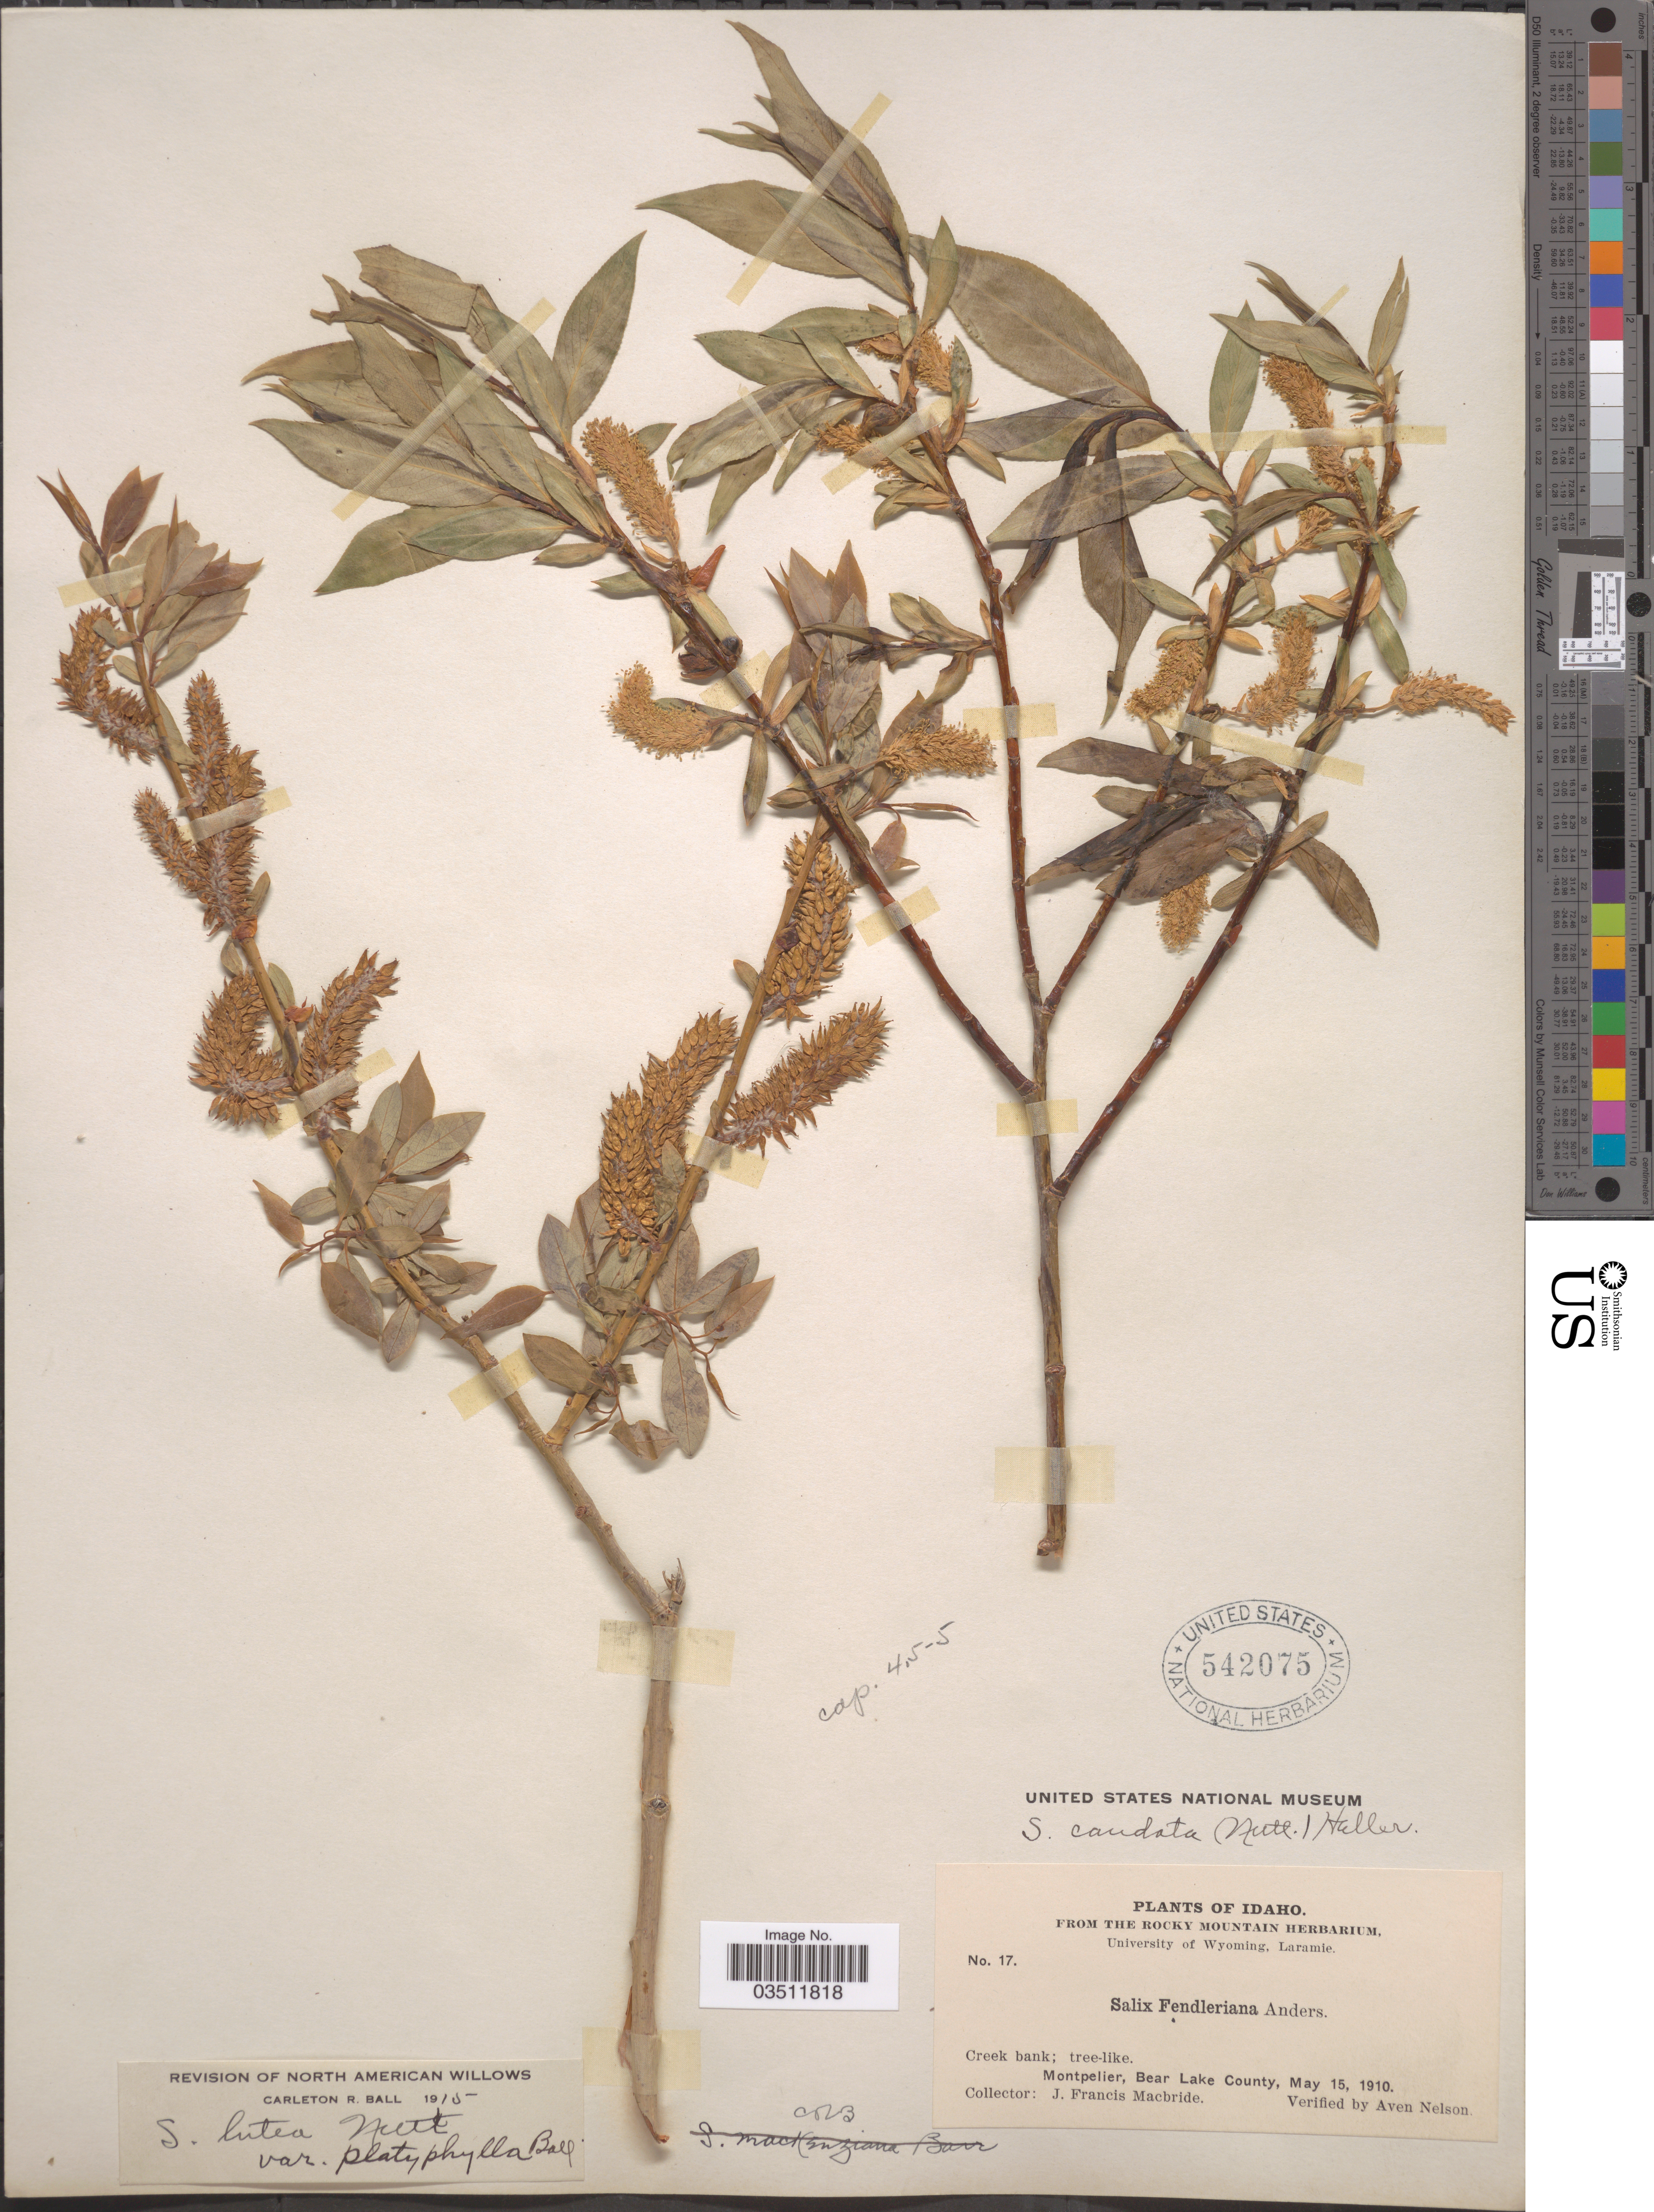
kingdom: Plantae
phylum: Tracheophyta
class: Magnoliopsida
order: Malpighiales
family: Salicaceae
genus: Salix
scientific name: Salix lutea var. platyphylla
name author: C.R. Ball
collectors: J. F. Macbride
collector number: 17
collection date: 1910-05-15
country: United States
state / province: Idaho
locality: Creek bank. Montpelier, Bear Lake County.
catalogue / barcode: US 542075